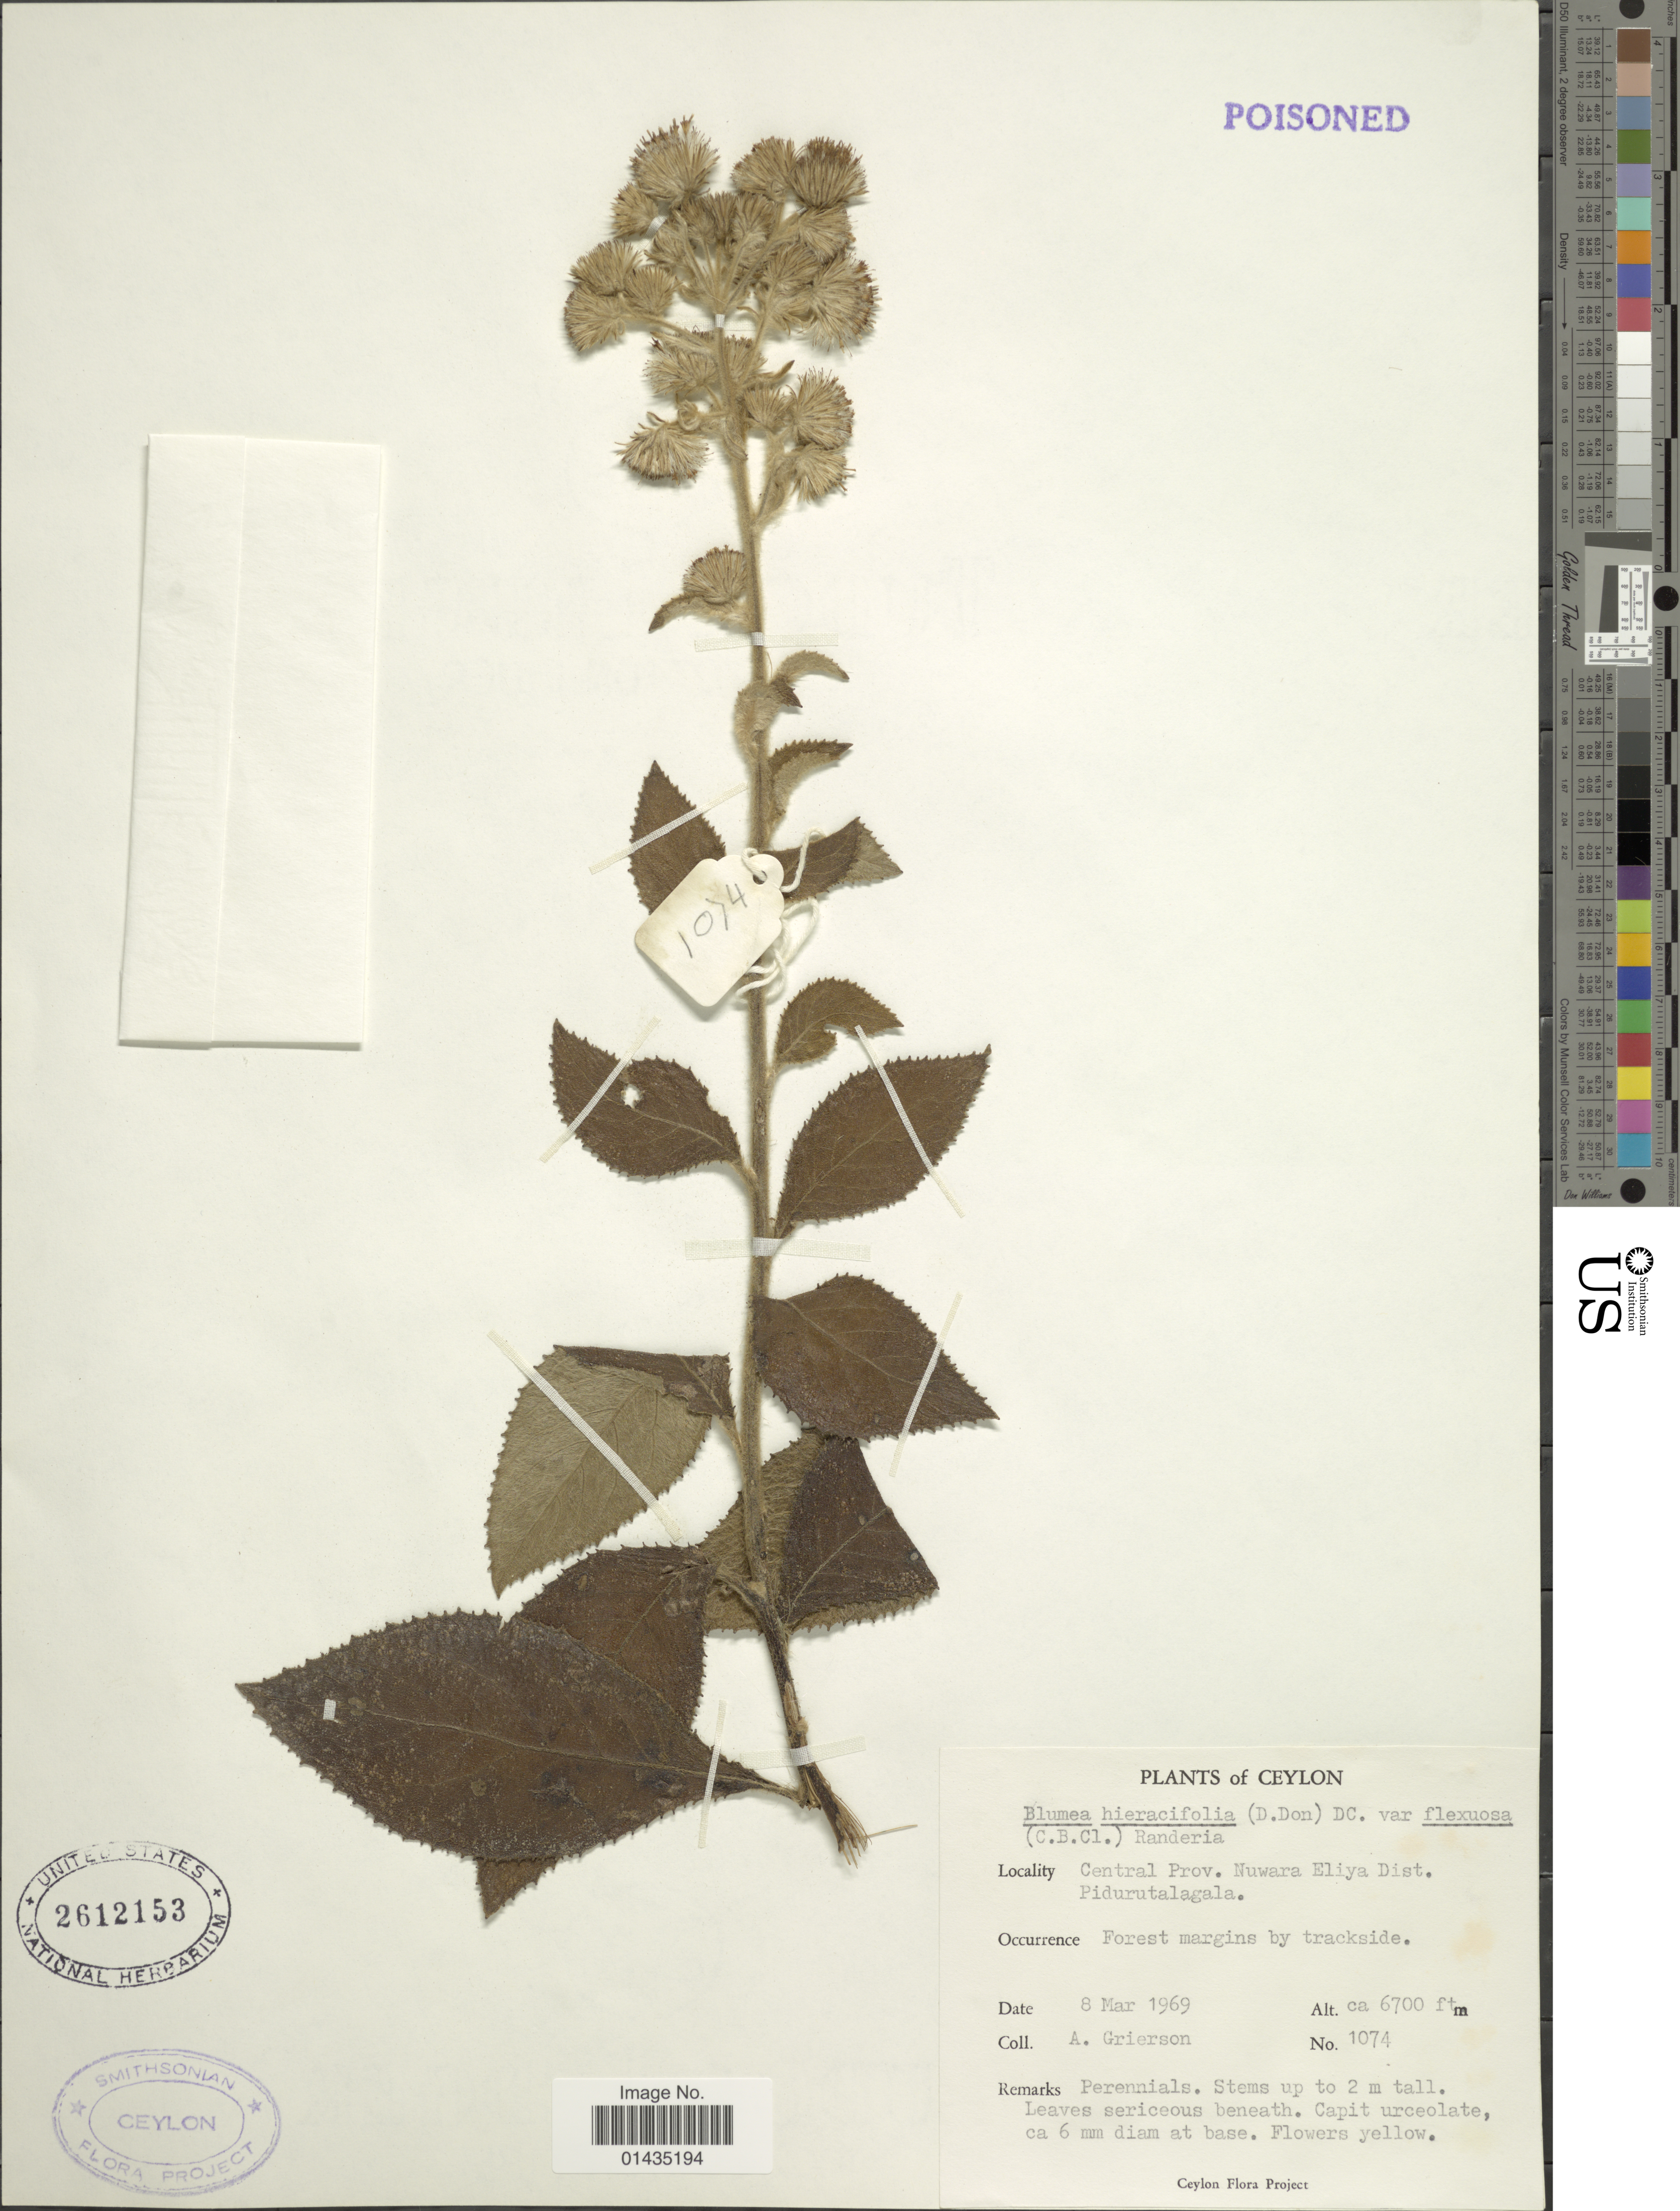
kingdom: Plantae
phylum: Tracheophyta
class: Magnoliopsida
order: Asterales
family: Asteraceae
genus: Blumea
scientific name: Blumea hieraciifolia var. flexuosa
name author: (C.B. Clarke) Randeria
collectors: A. Grierson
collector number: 1074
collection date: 1969-03-08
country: Sri Lanka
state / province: Central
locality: Ceylon, Nuwara Eliya Dist., Pidurutalagala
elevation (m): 2042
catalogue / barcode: US 2612153